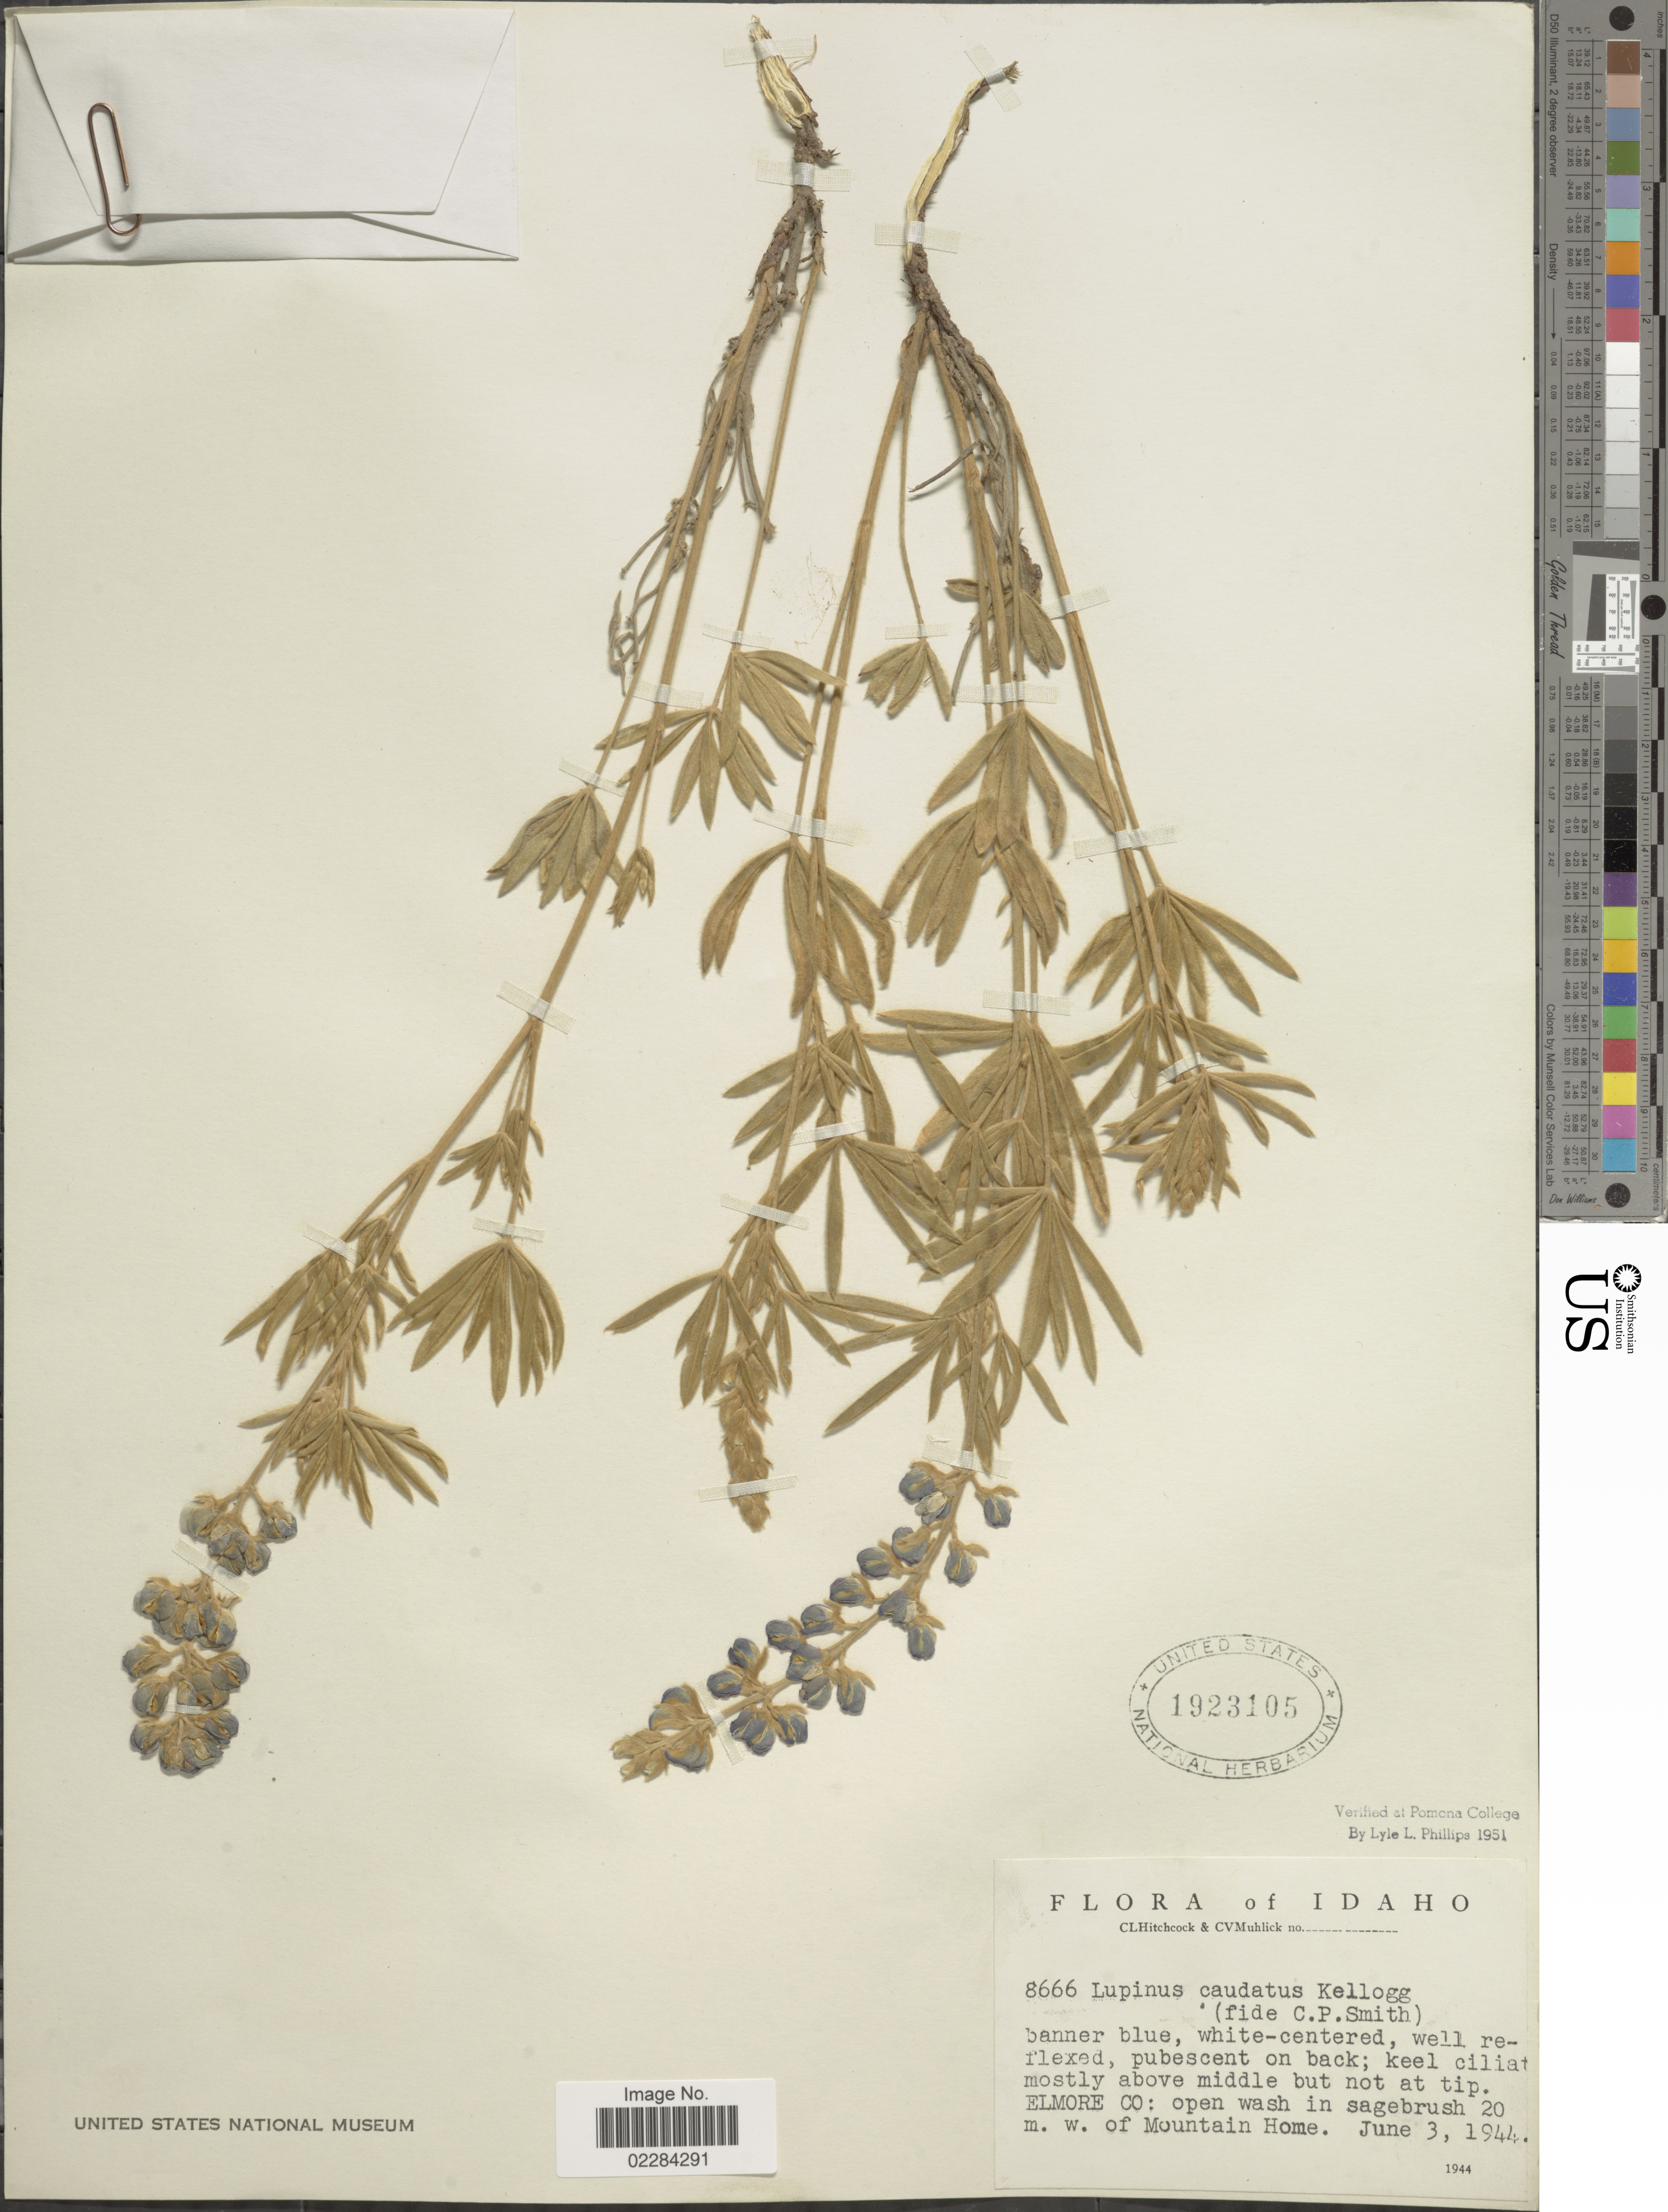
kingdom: Plantae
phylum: Tracheophyta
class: Magnoliopsida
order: Fabales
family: Fabaceae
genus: Lupinus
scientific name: Lupinus caudatus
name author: Kellogg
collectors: C. L. Hitchcock & C. V. Muhlick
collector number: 8666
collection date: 1944-06-03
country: United States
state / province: Idaho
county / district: Elmore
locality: open wash in sagebrush 20m. w. of Mountain Home.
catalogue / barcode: US 1923105